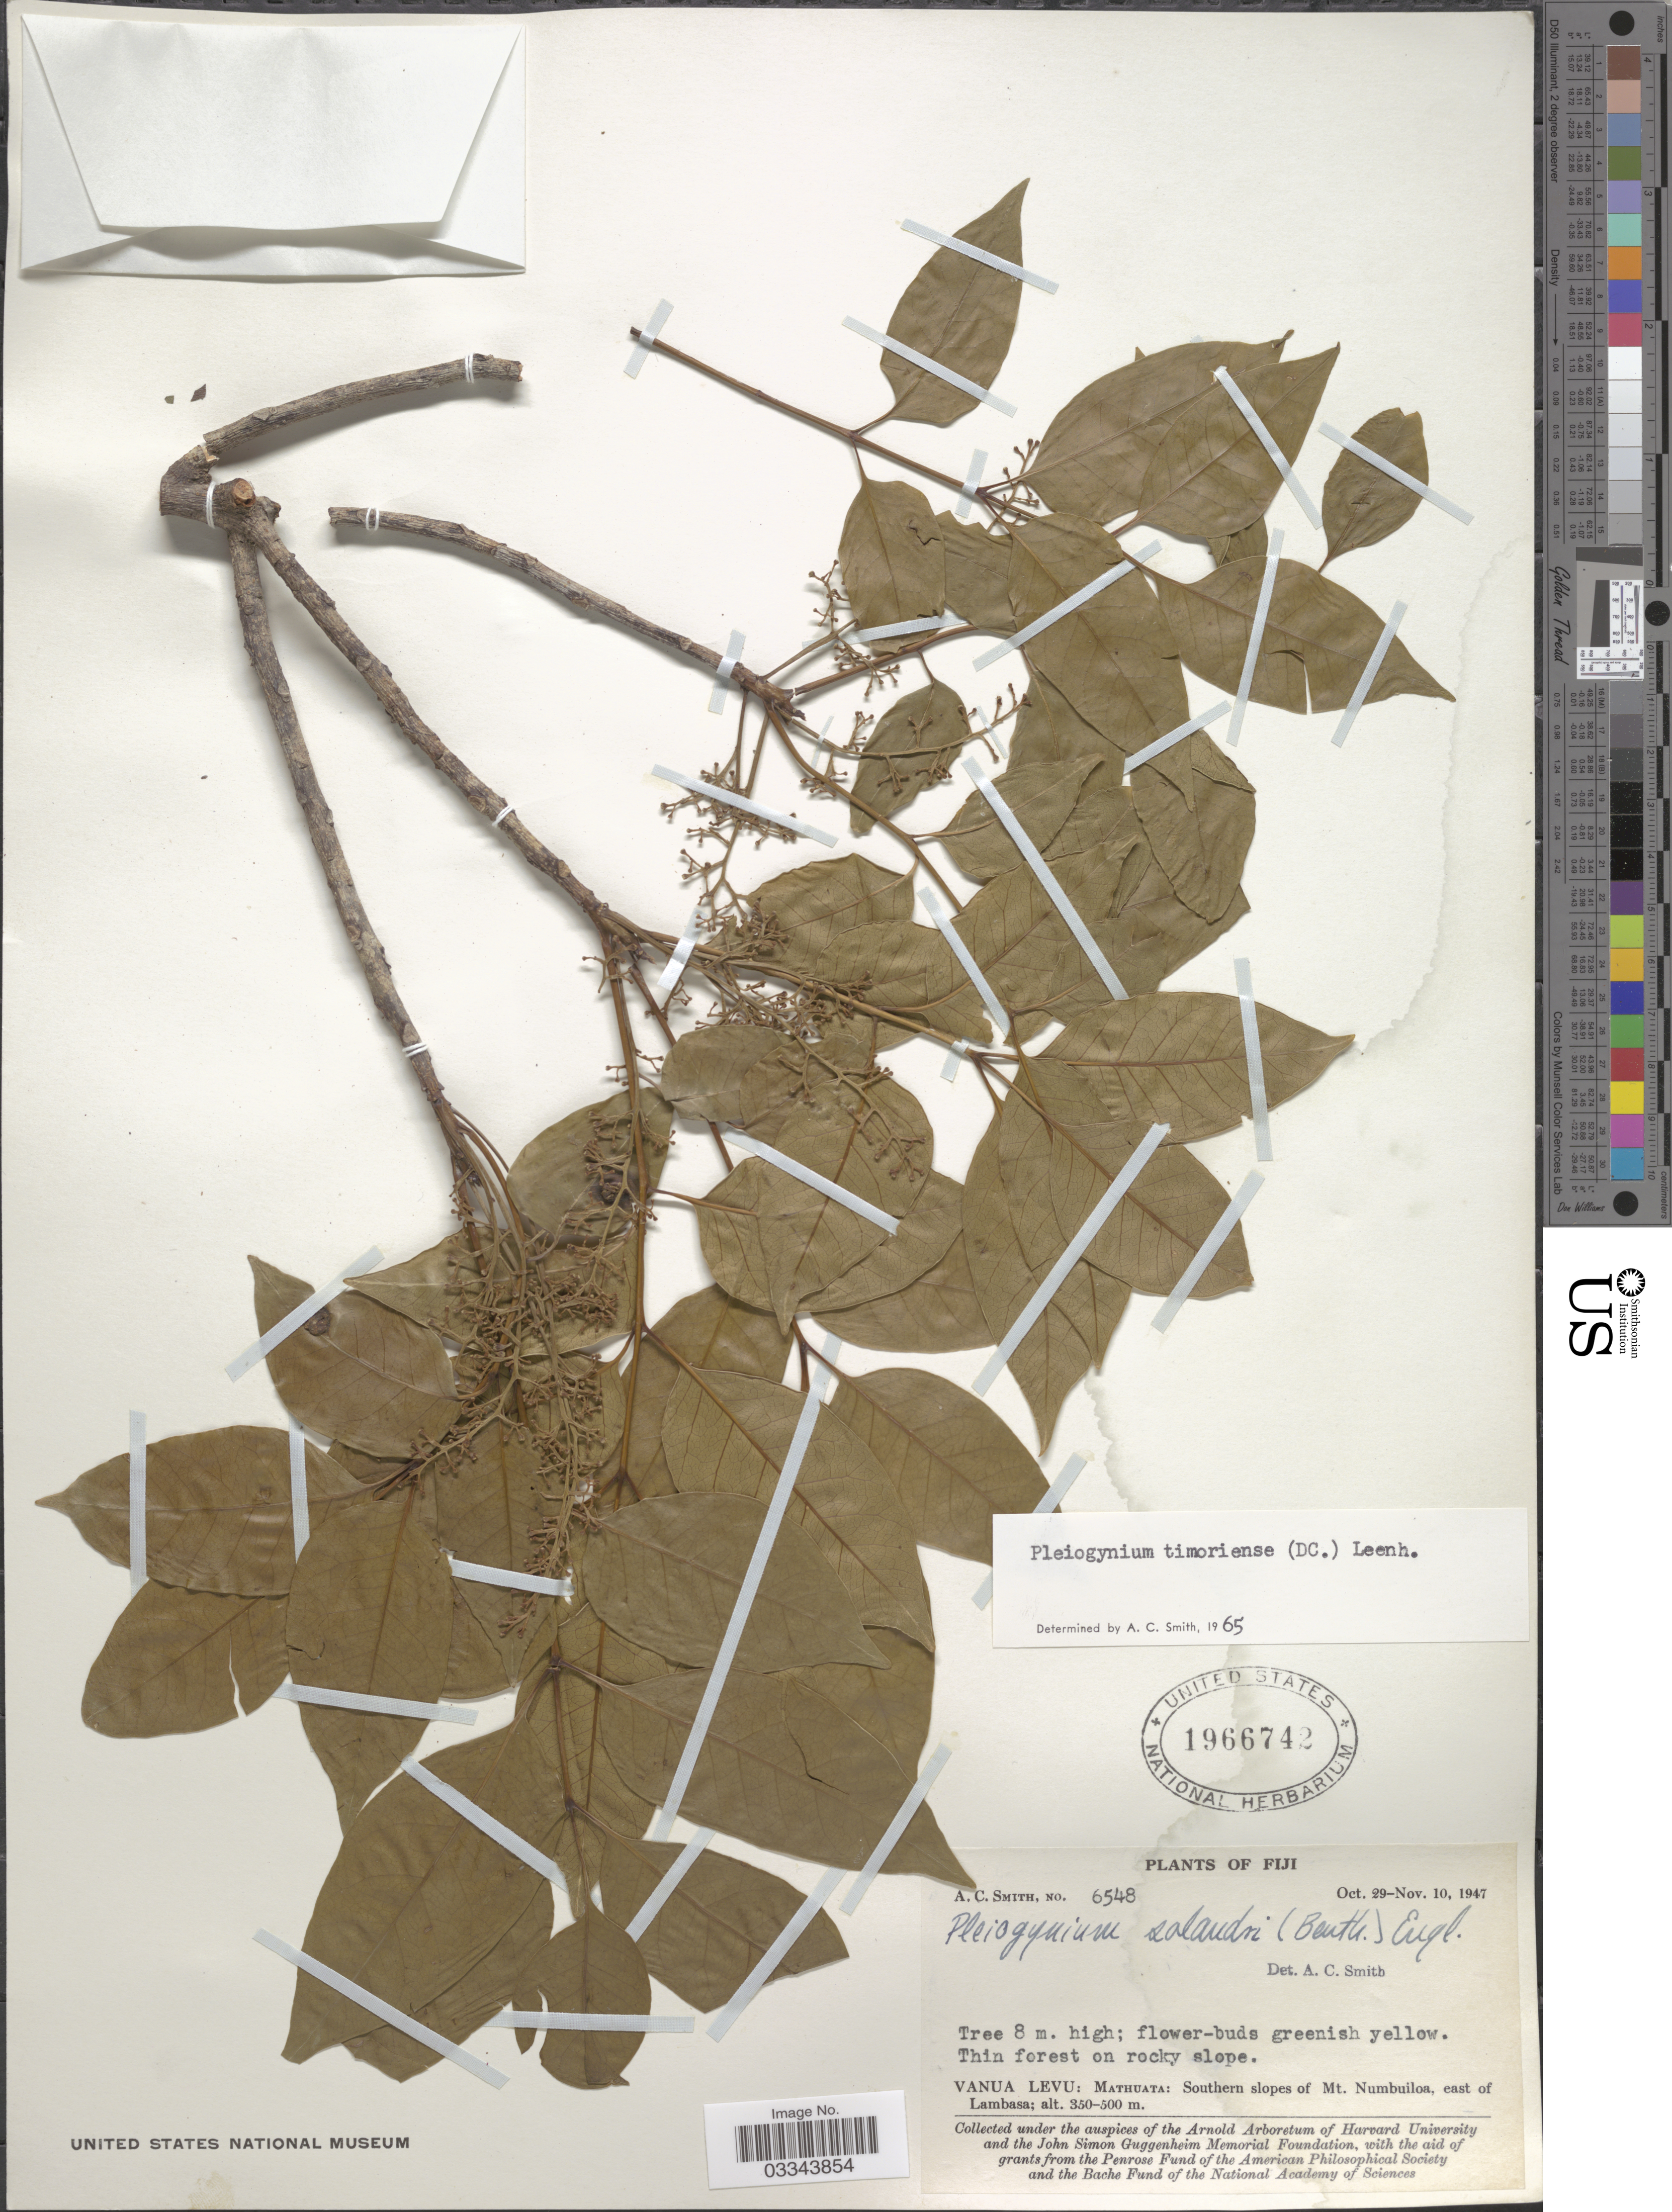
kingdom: Plantae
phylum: Tracheophyta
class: Magnoliopsida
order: Sapindales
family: Anacardiaceae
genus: Pleiogynium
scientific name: Pleiogynium timoriense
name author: (A. DC.) Leenh.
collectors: A. C. Smith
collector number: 6548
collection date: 1947-10-29/1947-11-10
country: Fiji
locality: Vanua Levu: Mathuata: Summit ridge of Mt. Numbuiloa, east of Lambasa.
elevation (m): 350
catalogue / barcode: US 1966742